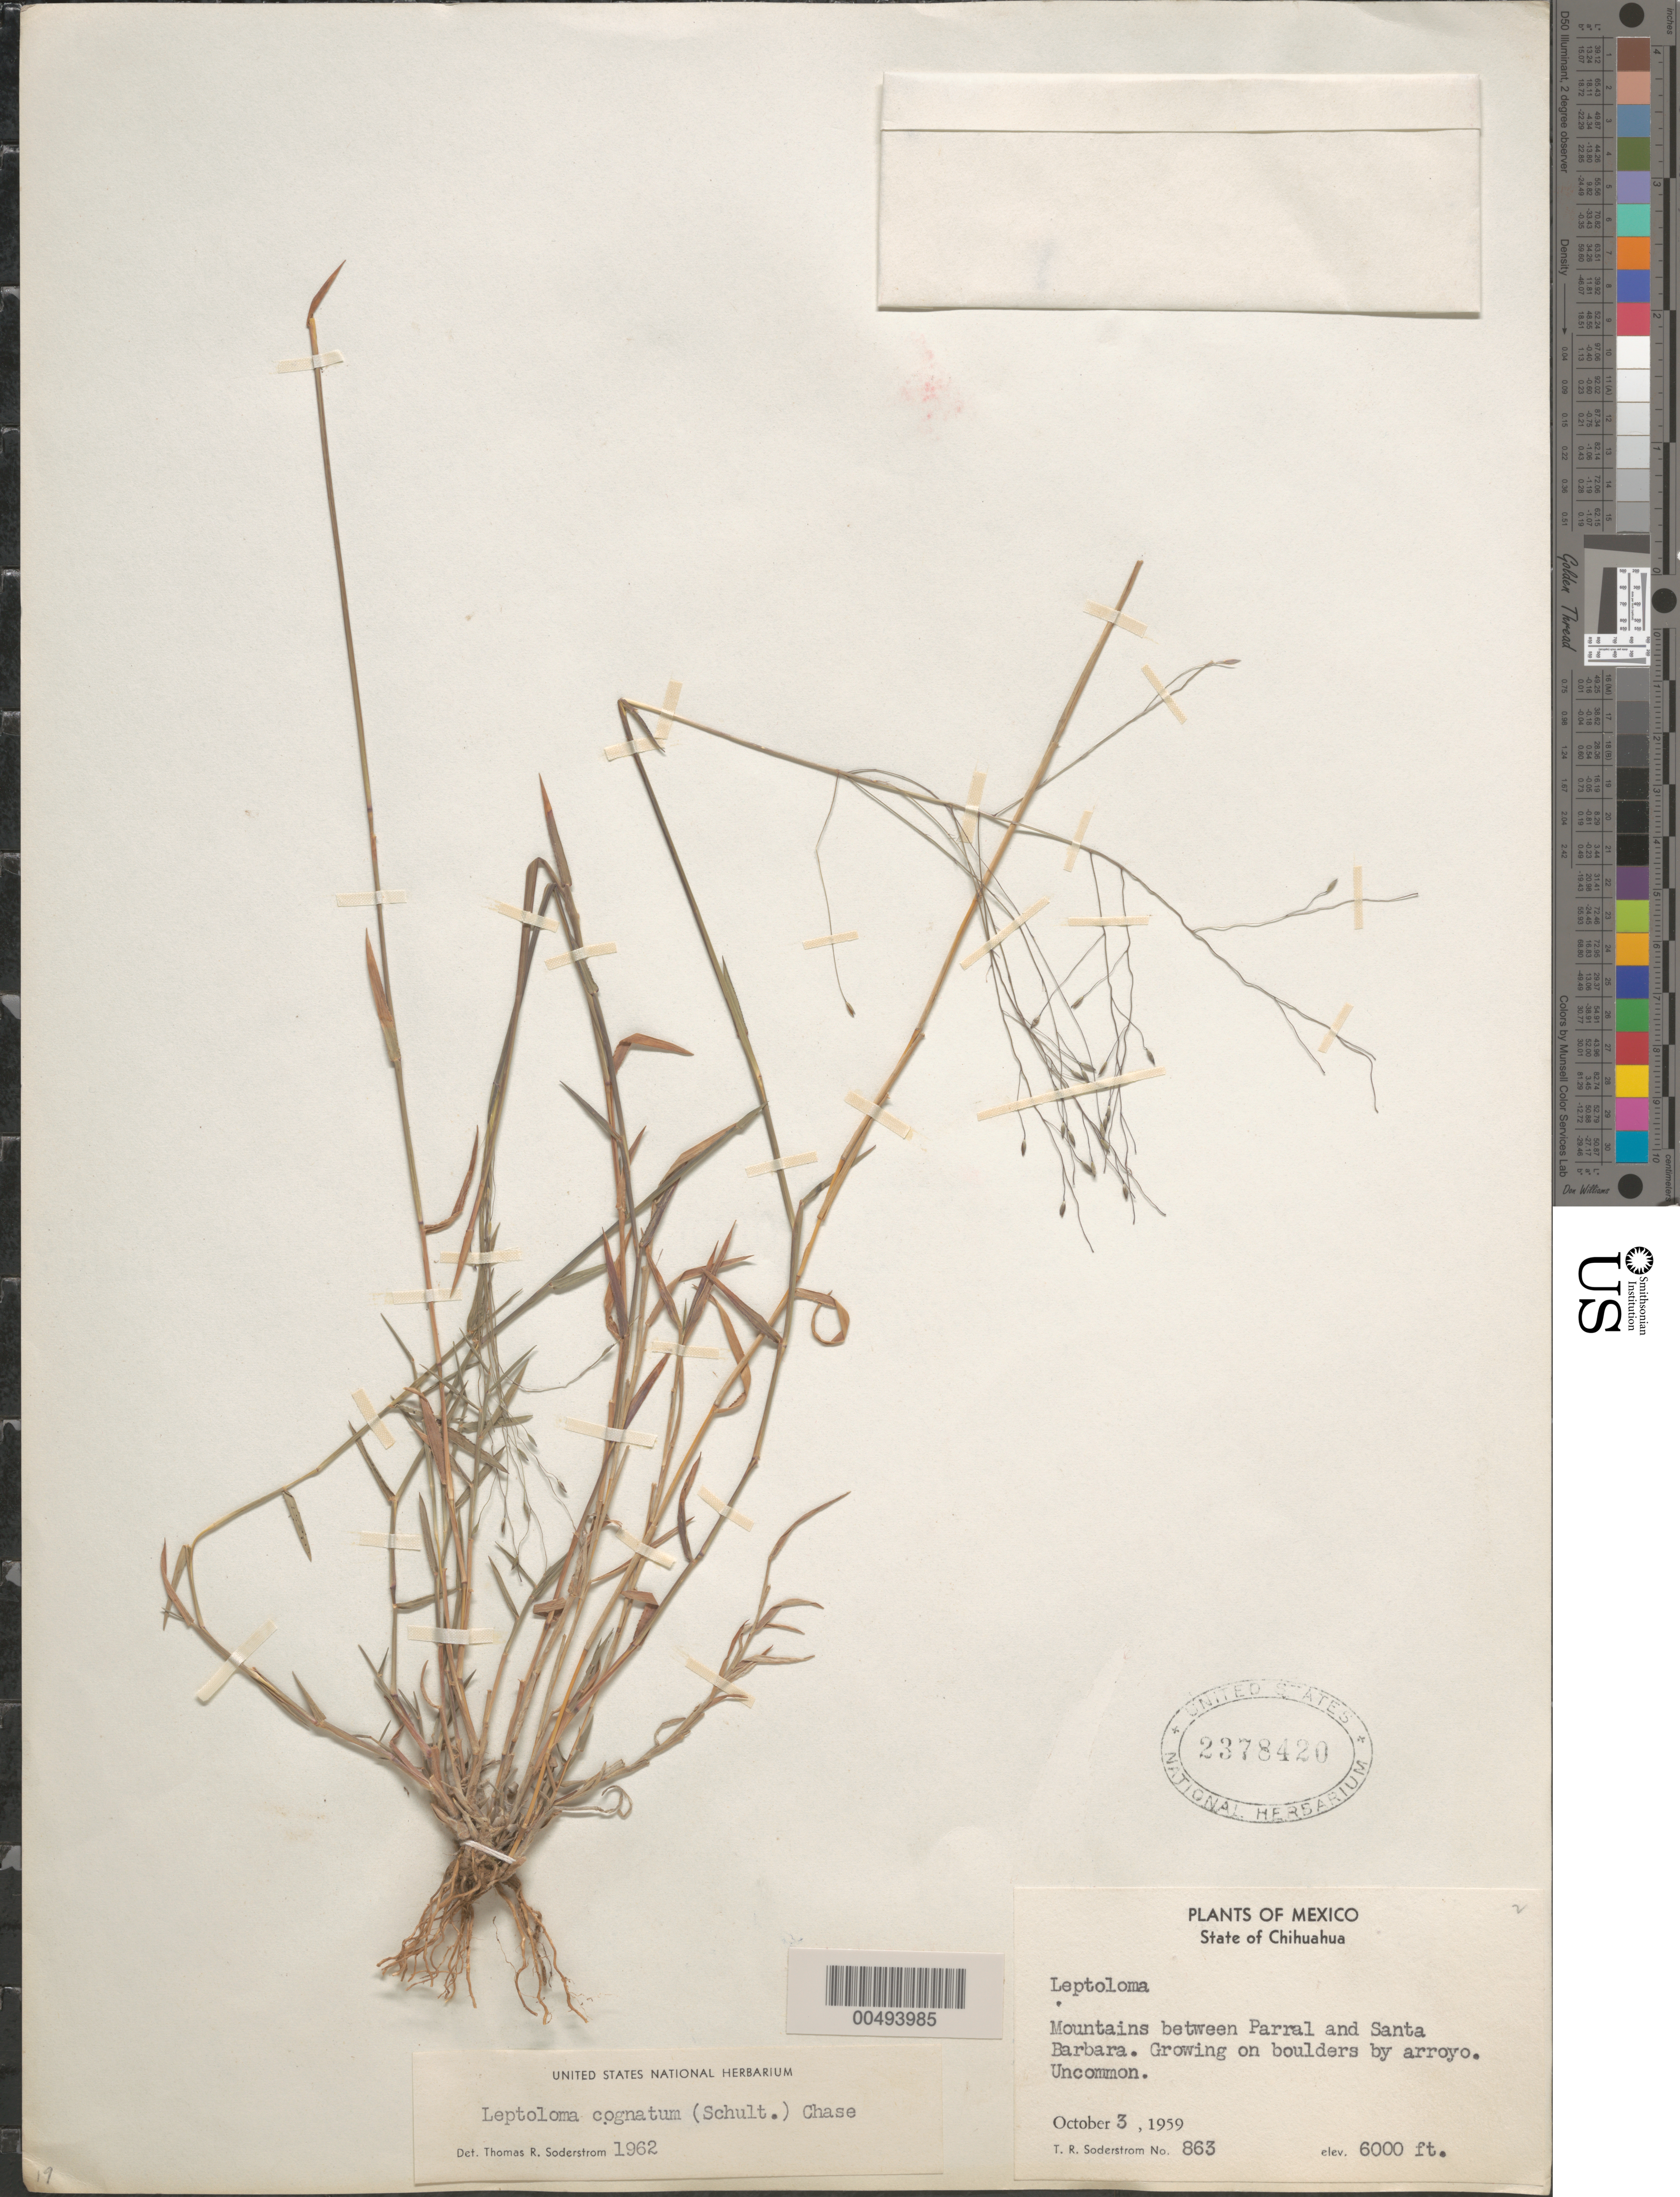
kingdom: Plantae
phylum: Tracheophyta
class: Liliopsida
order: Poales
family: Poaceae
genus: Leptoloma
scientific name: Leptoloma cognatum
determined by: Soderstrom, T. R.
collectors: T. R. Soderstrom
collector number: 863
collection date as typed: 3 Oct 1959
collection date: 1959-10-03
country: Mexico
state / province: Chihuahua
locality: Mts between Parral & Santa Barbara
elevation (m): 1829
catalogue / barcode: US 2378420